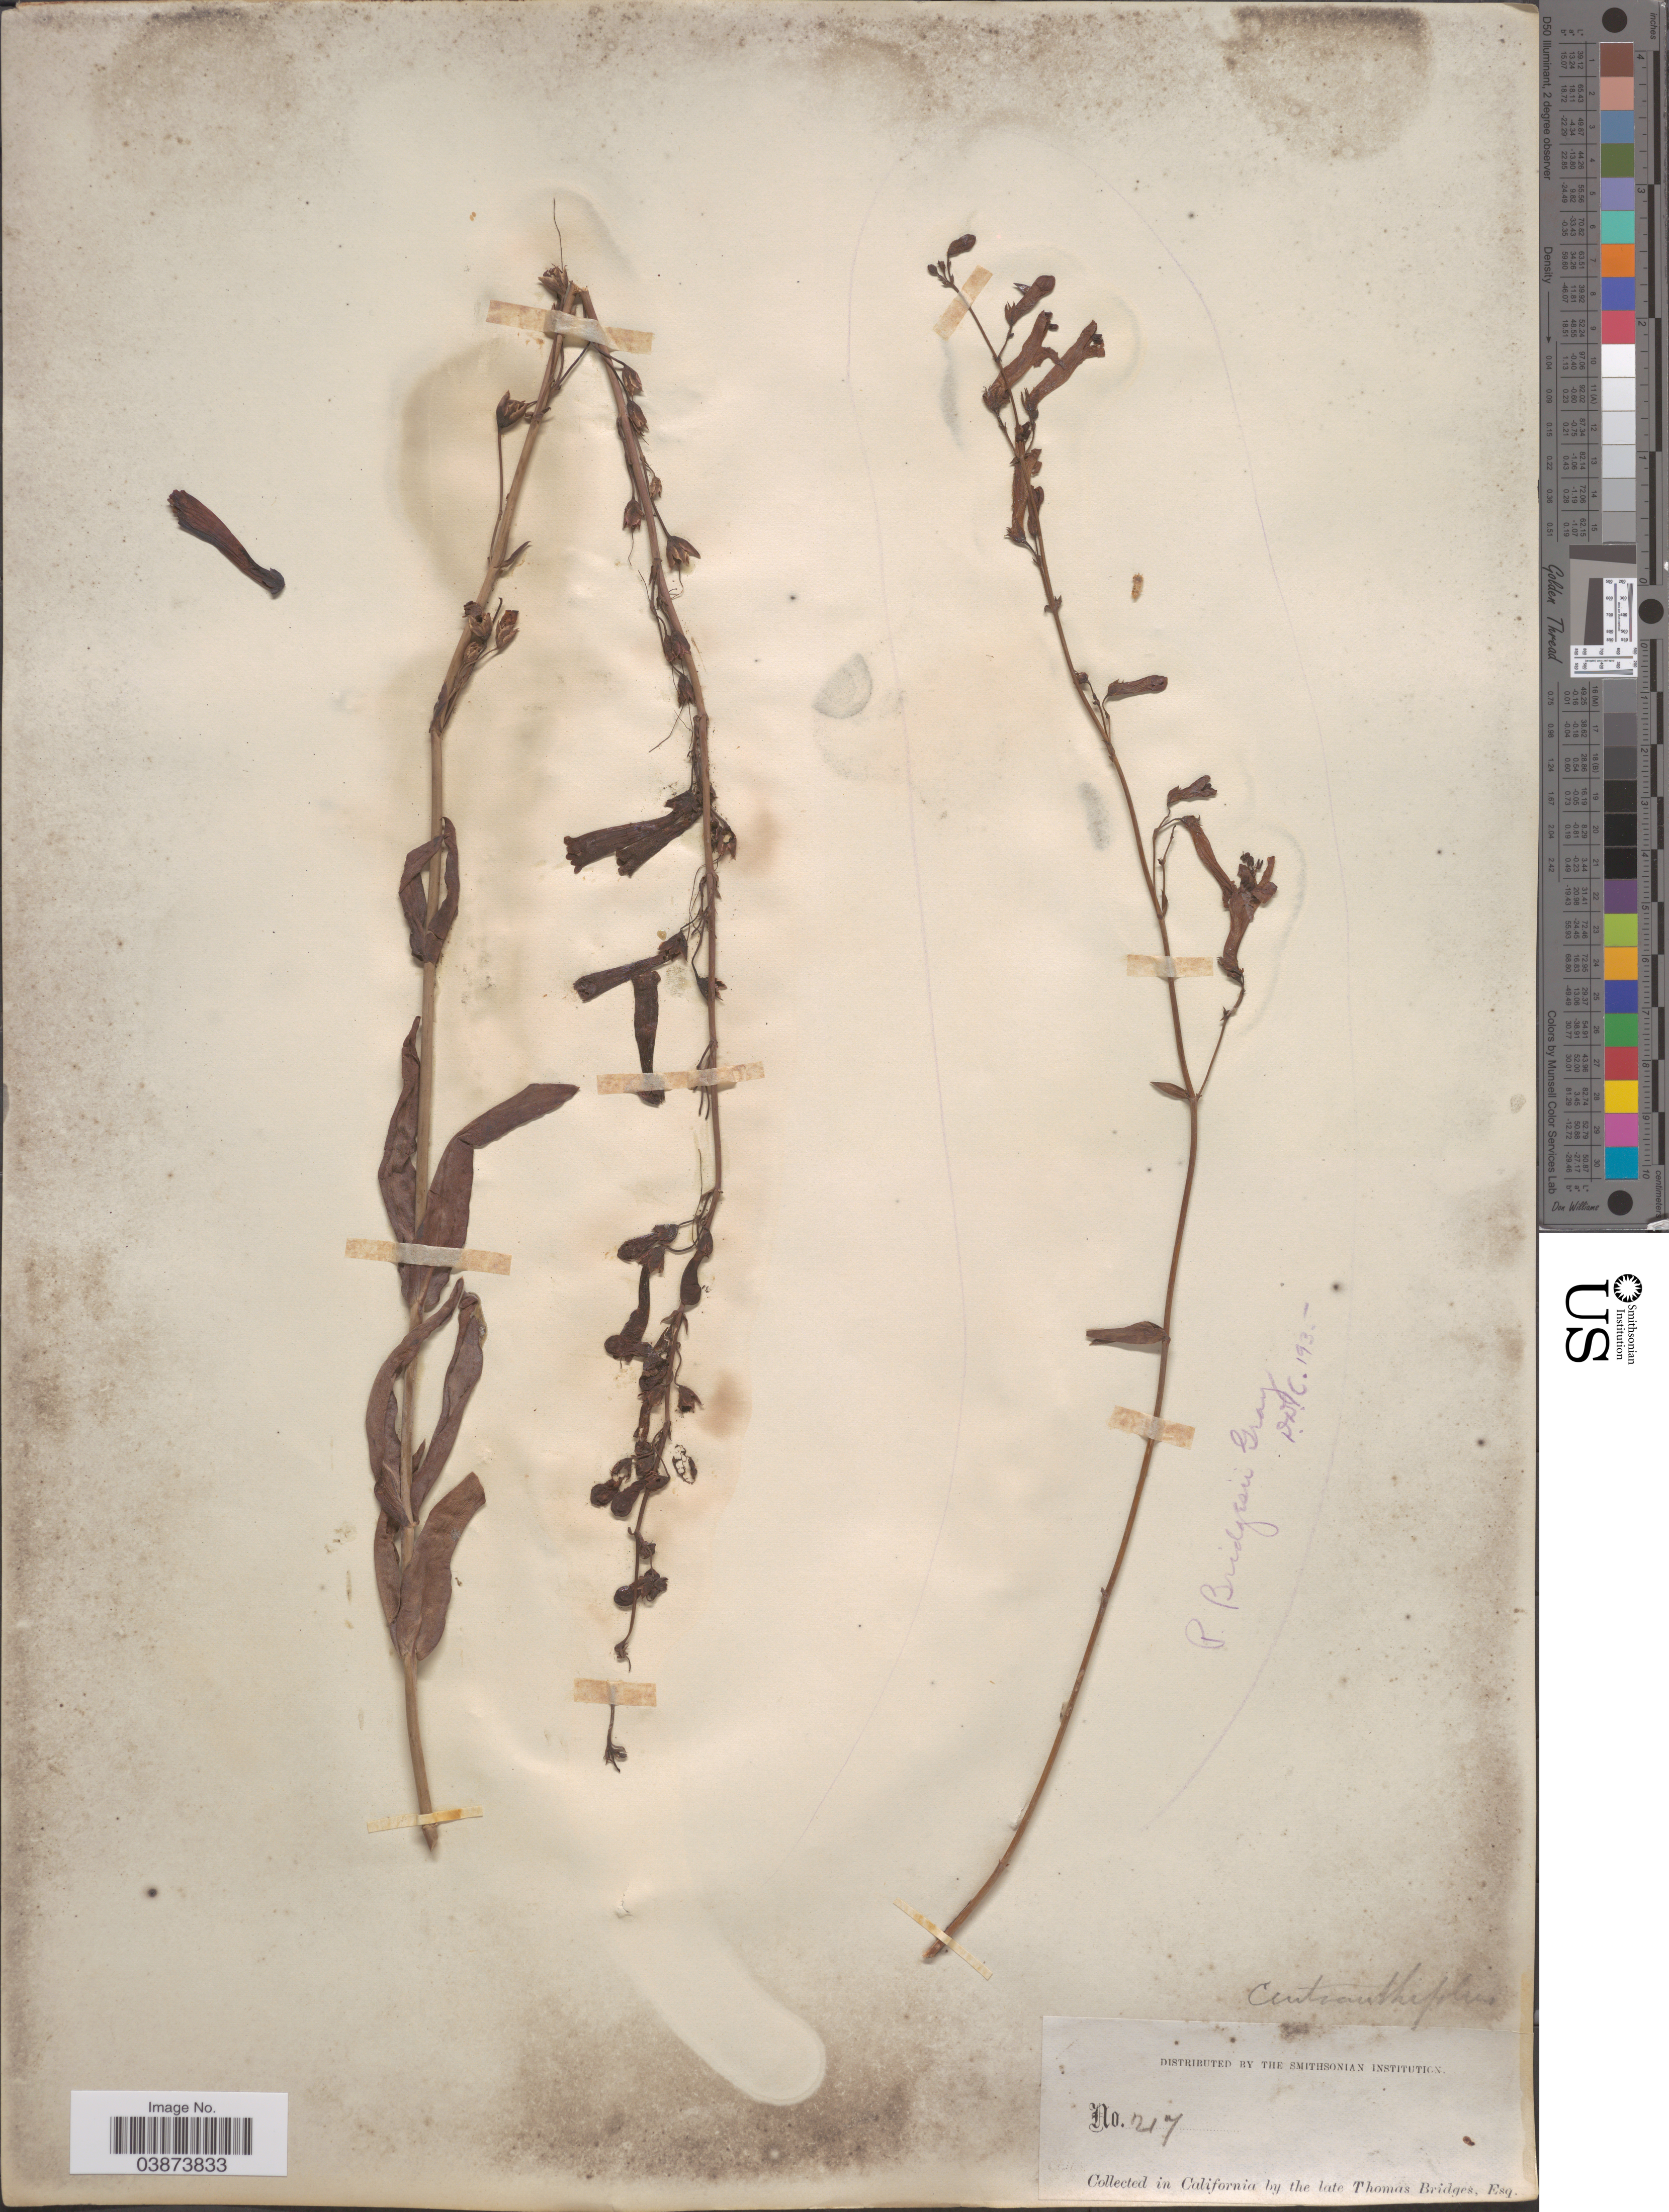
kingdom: Plantae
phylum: Tracheophyta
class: Magnoliopsida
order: Lamiales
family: Plantaginaceae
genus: Penstemon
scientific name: Penstemon centranthifolius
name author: Benth.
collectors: T. Bridges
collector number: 217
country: United States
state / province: California